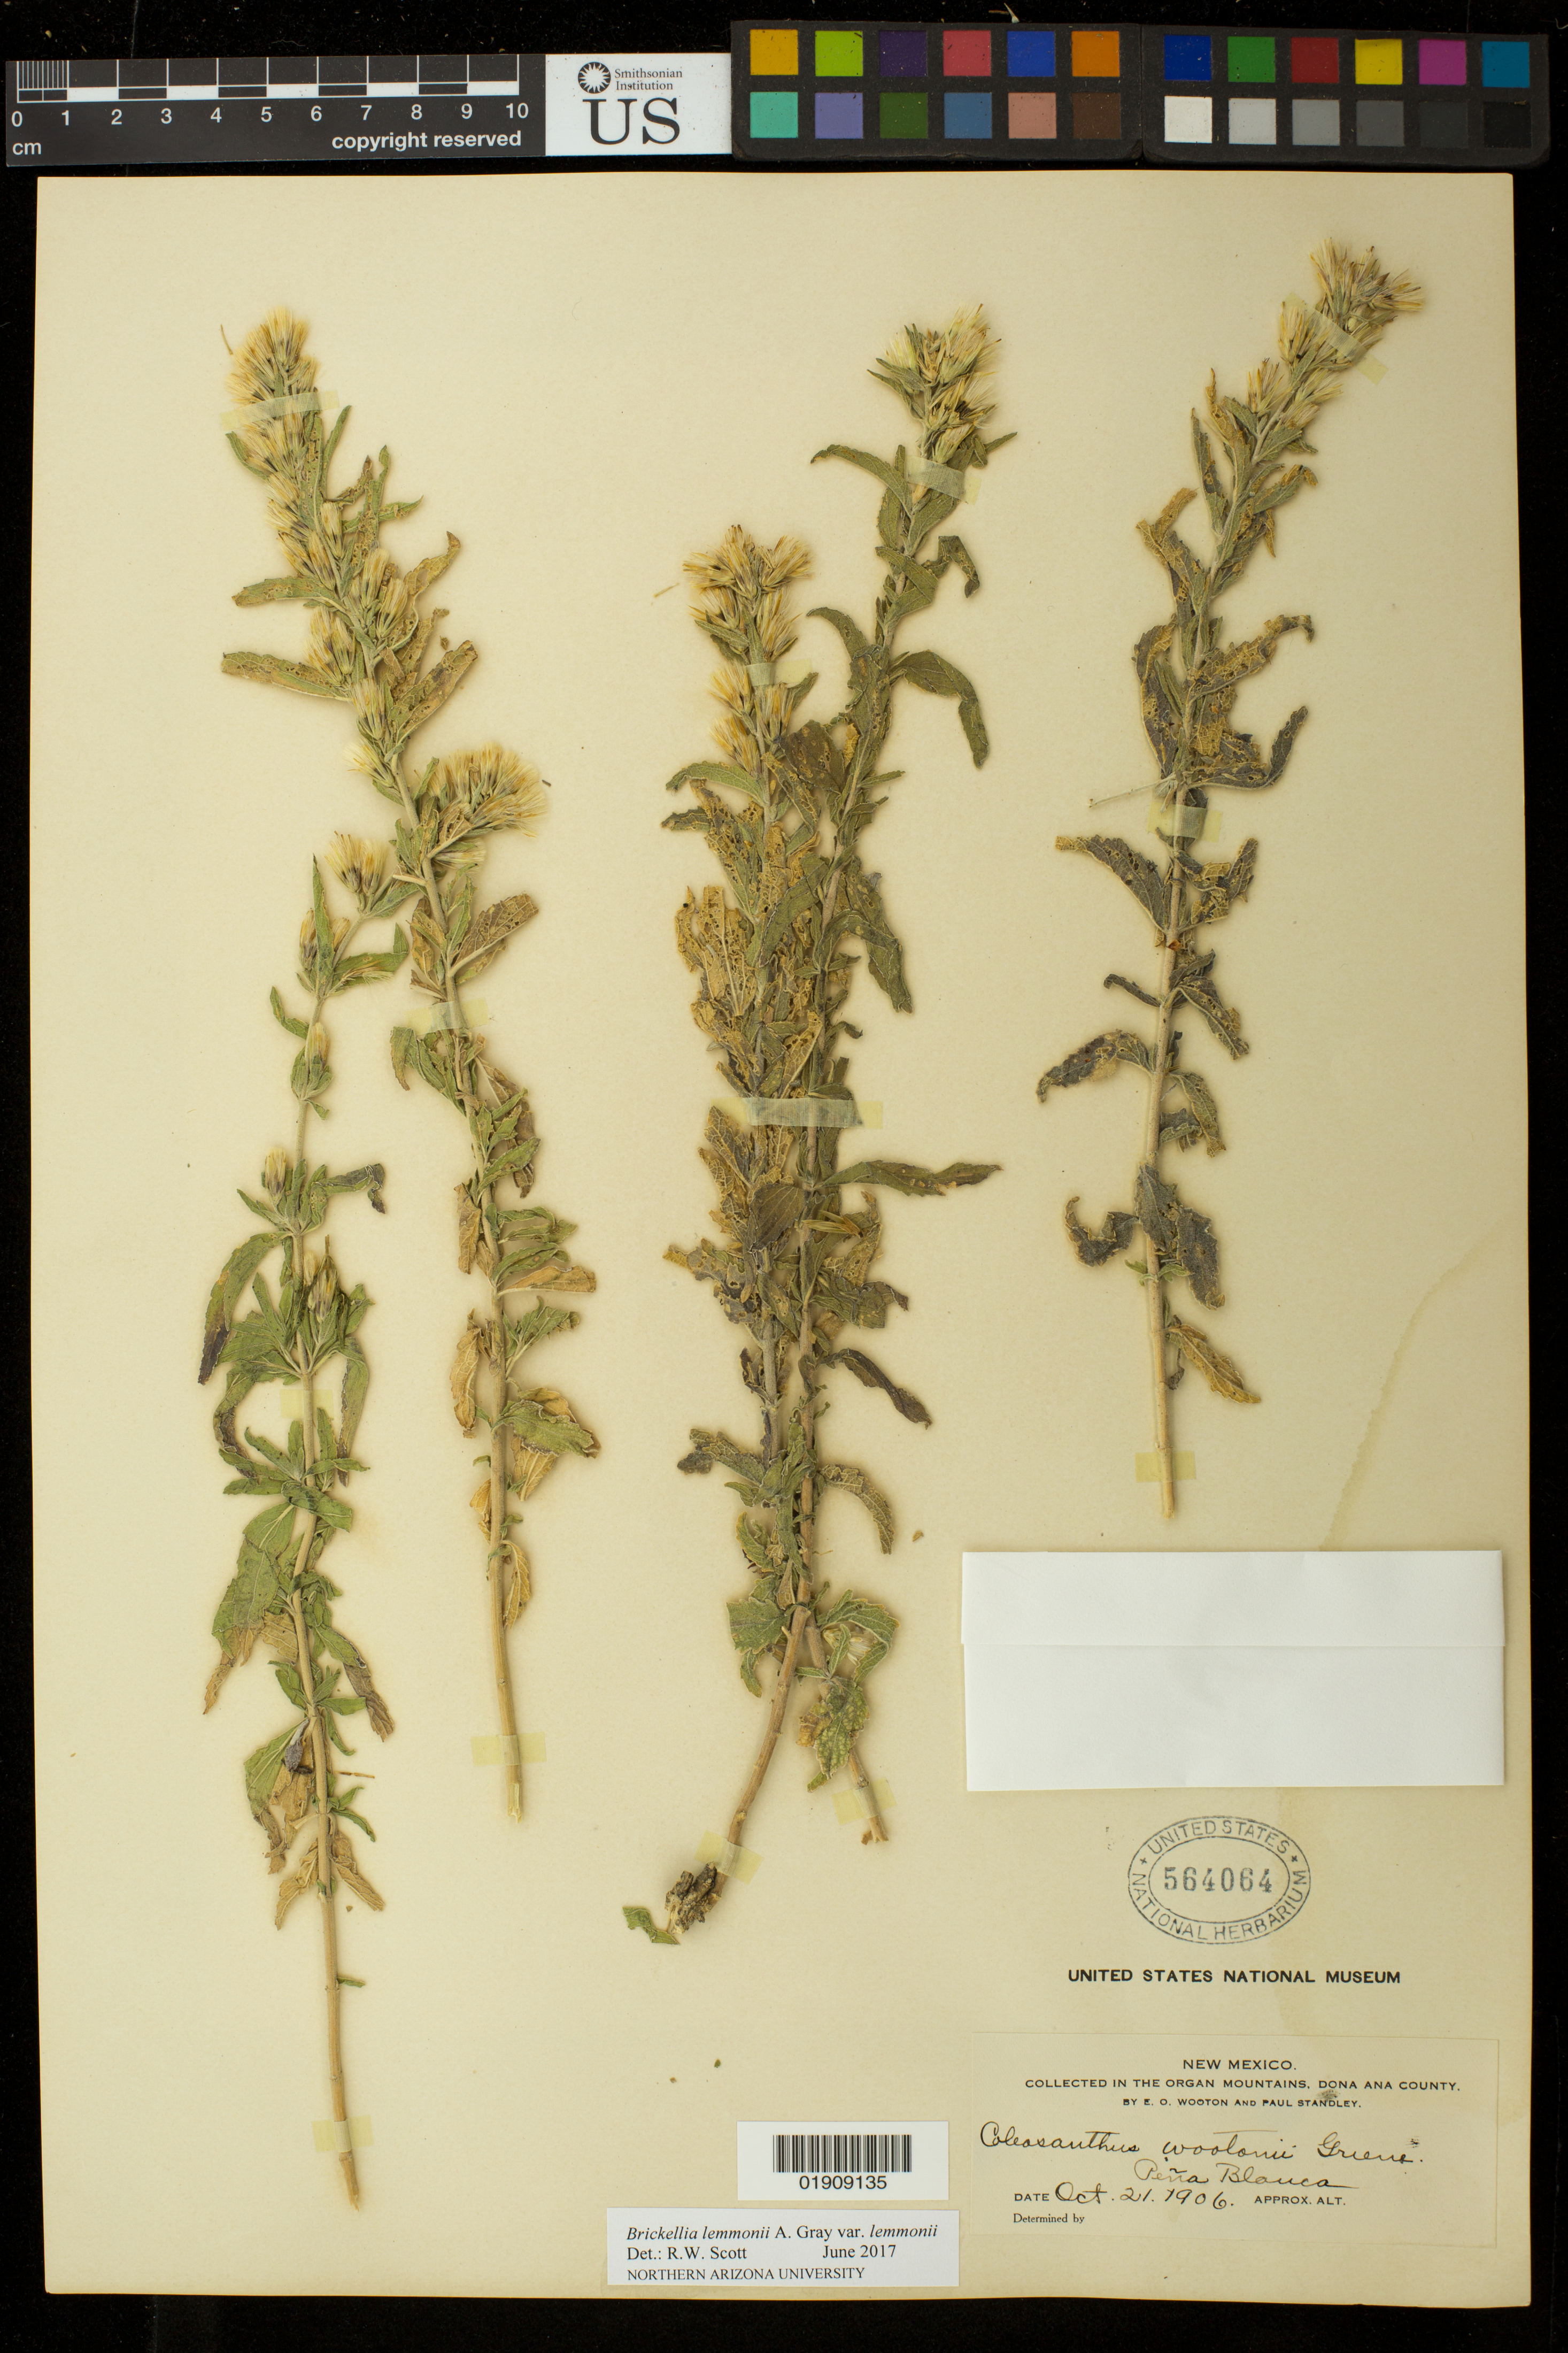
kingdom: Plantae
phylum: Tracheophyta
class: Magnoliopsida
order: Asterales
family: Asteraceae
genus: Brickellia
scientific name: Brickellia lemmonii var. lemmonii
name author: A. Gray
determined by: Scott, Randall W., (ASC), Northern Arizona University (UNITED STATES)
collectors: E. O. Wooton & P. C. Standley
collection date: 1906-10-21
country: United States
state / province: New Mexico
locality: Collected in the Organ Mountains, Dona Ana County, Pena Blanca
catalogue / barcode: US 564064